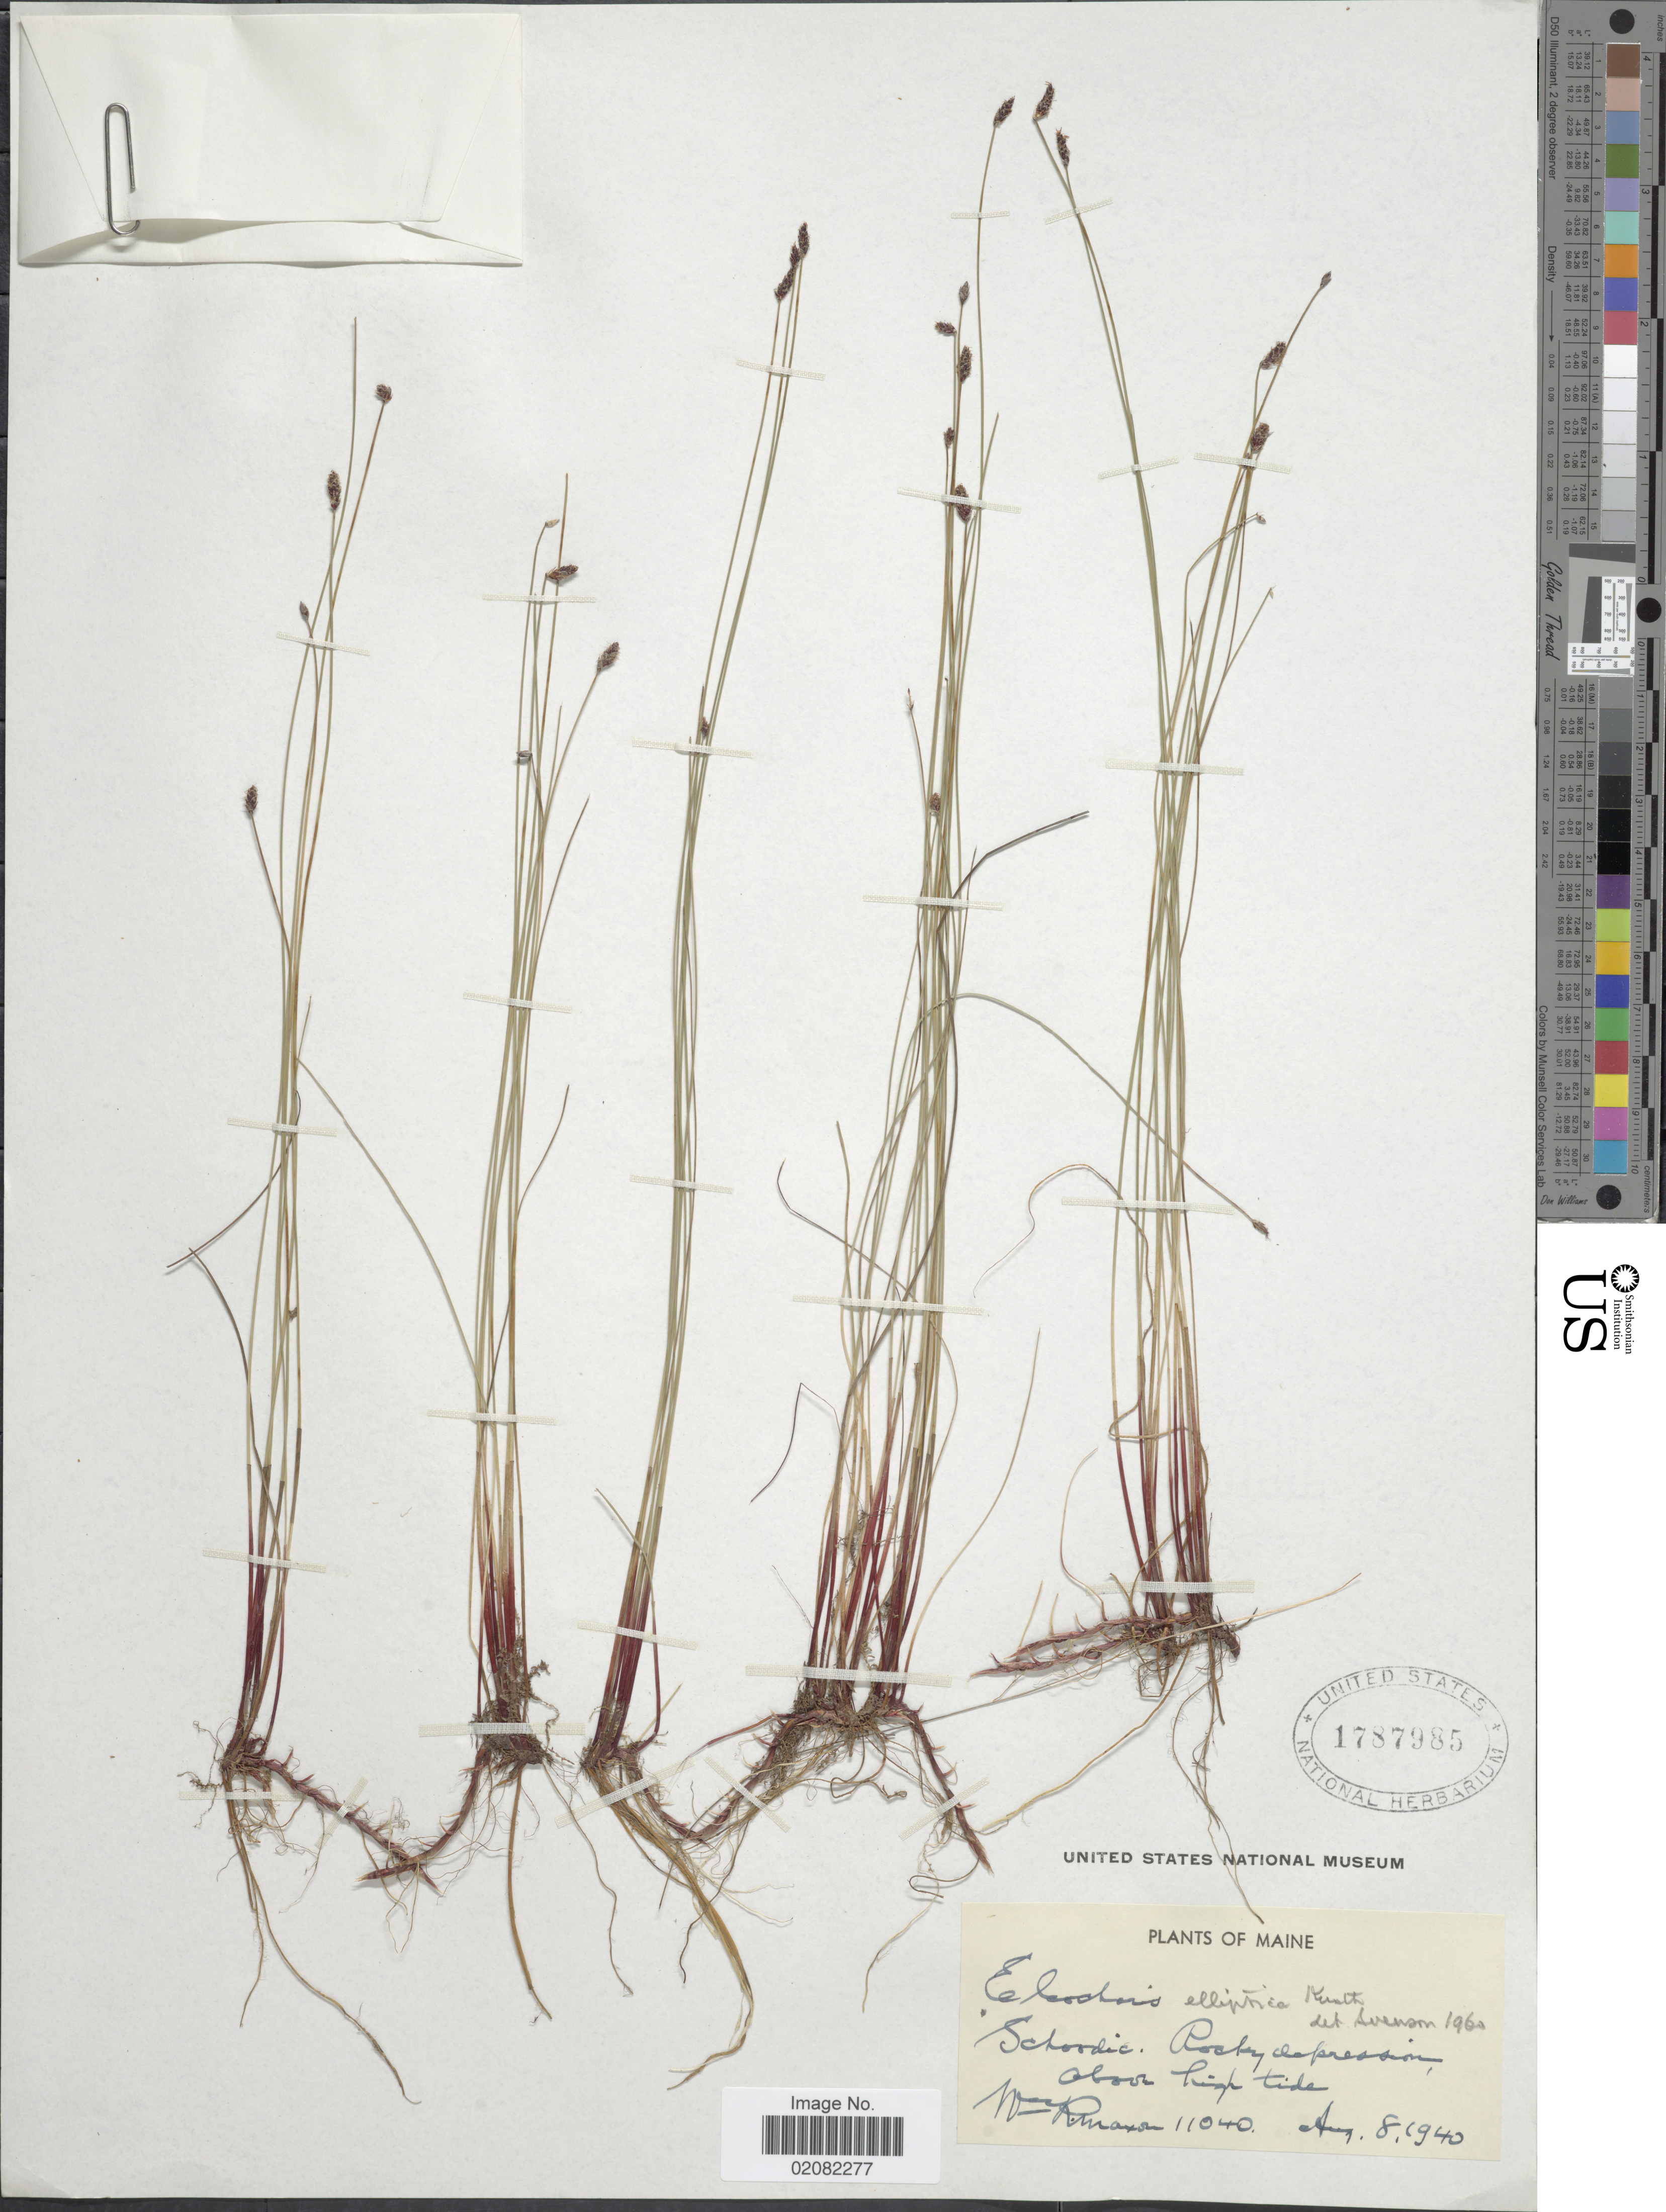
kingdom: Plantae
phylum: Tracheophyta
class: Liliopsida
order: Poales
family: Cyperaceae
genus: Eleocharis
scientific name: Eleocharis elliptica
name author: Kunth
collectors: W. R. Maxon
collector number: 11040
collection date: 1940-08-08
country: United States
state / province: Maine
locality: Above High Tide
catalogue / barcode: US 1787985